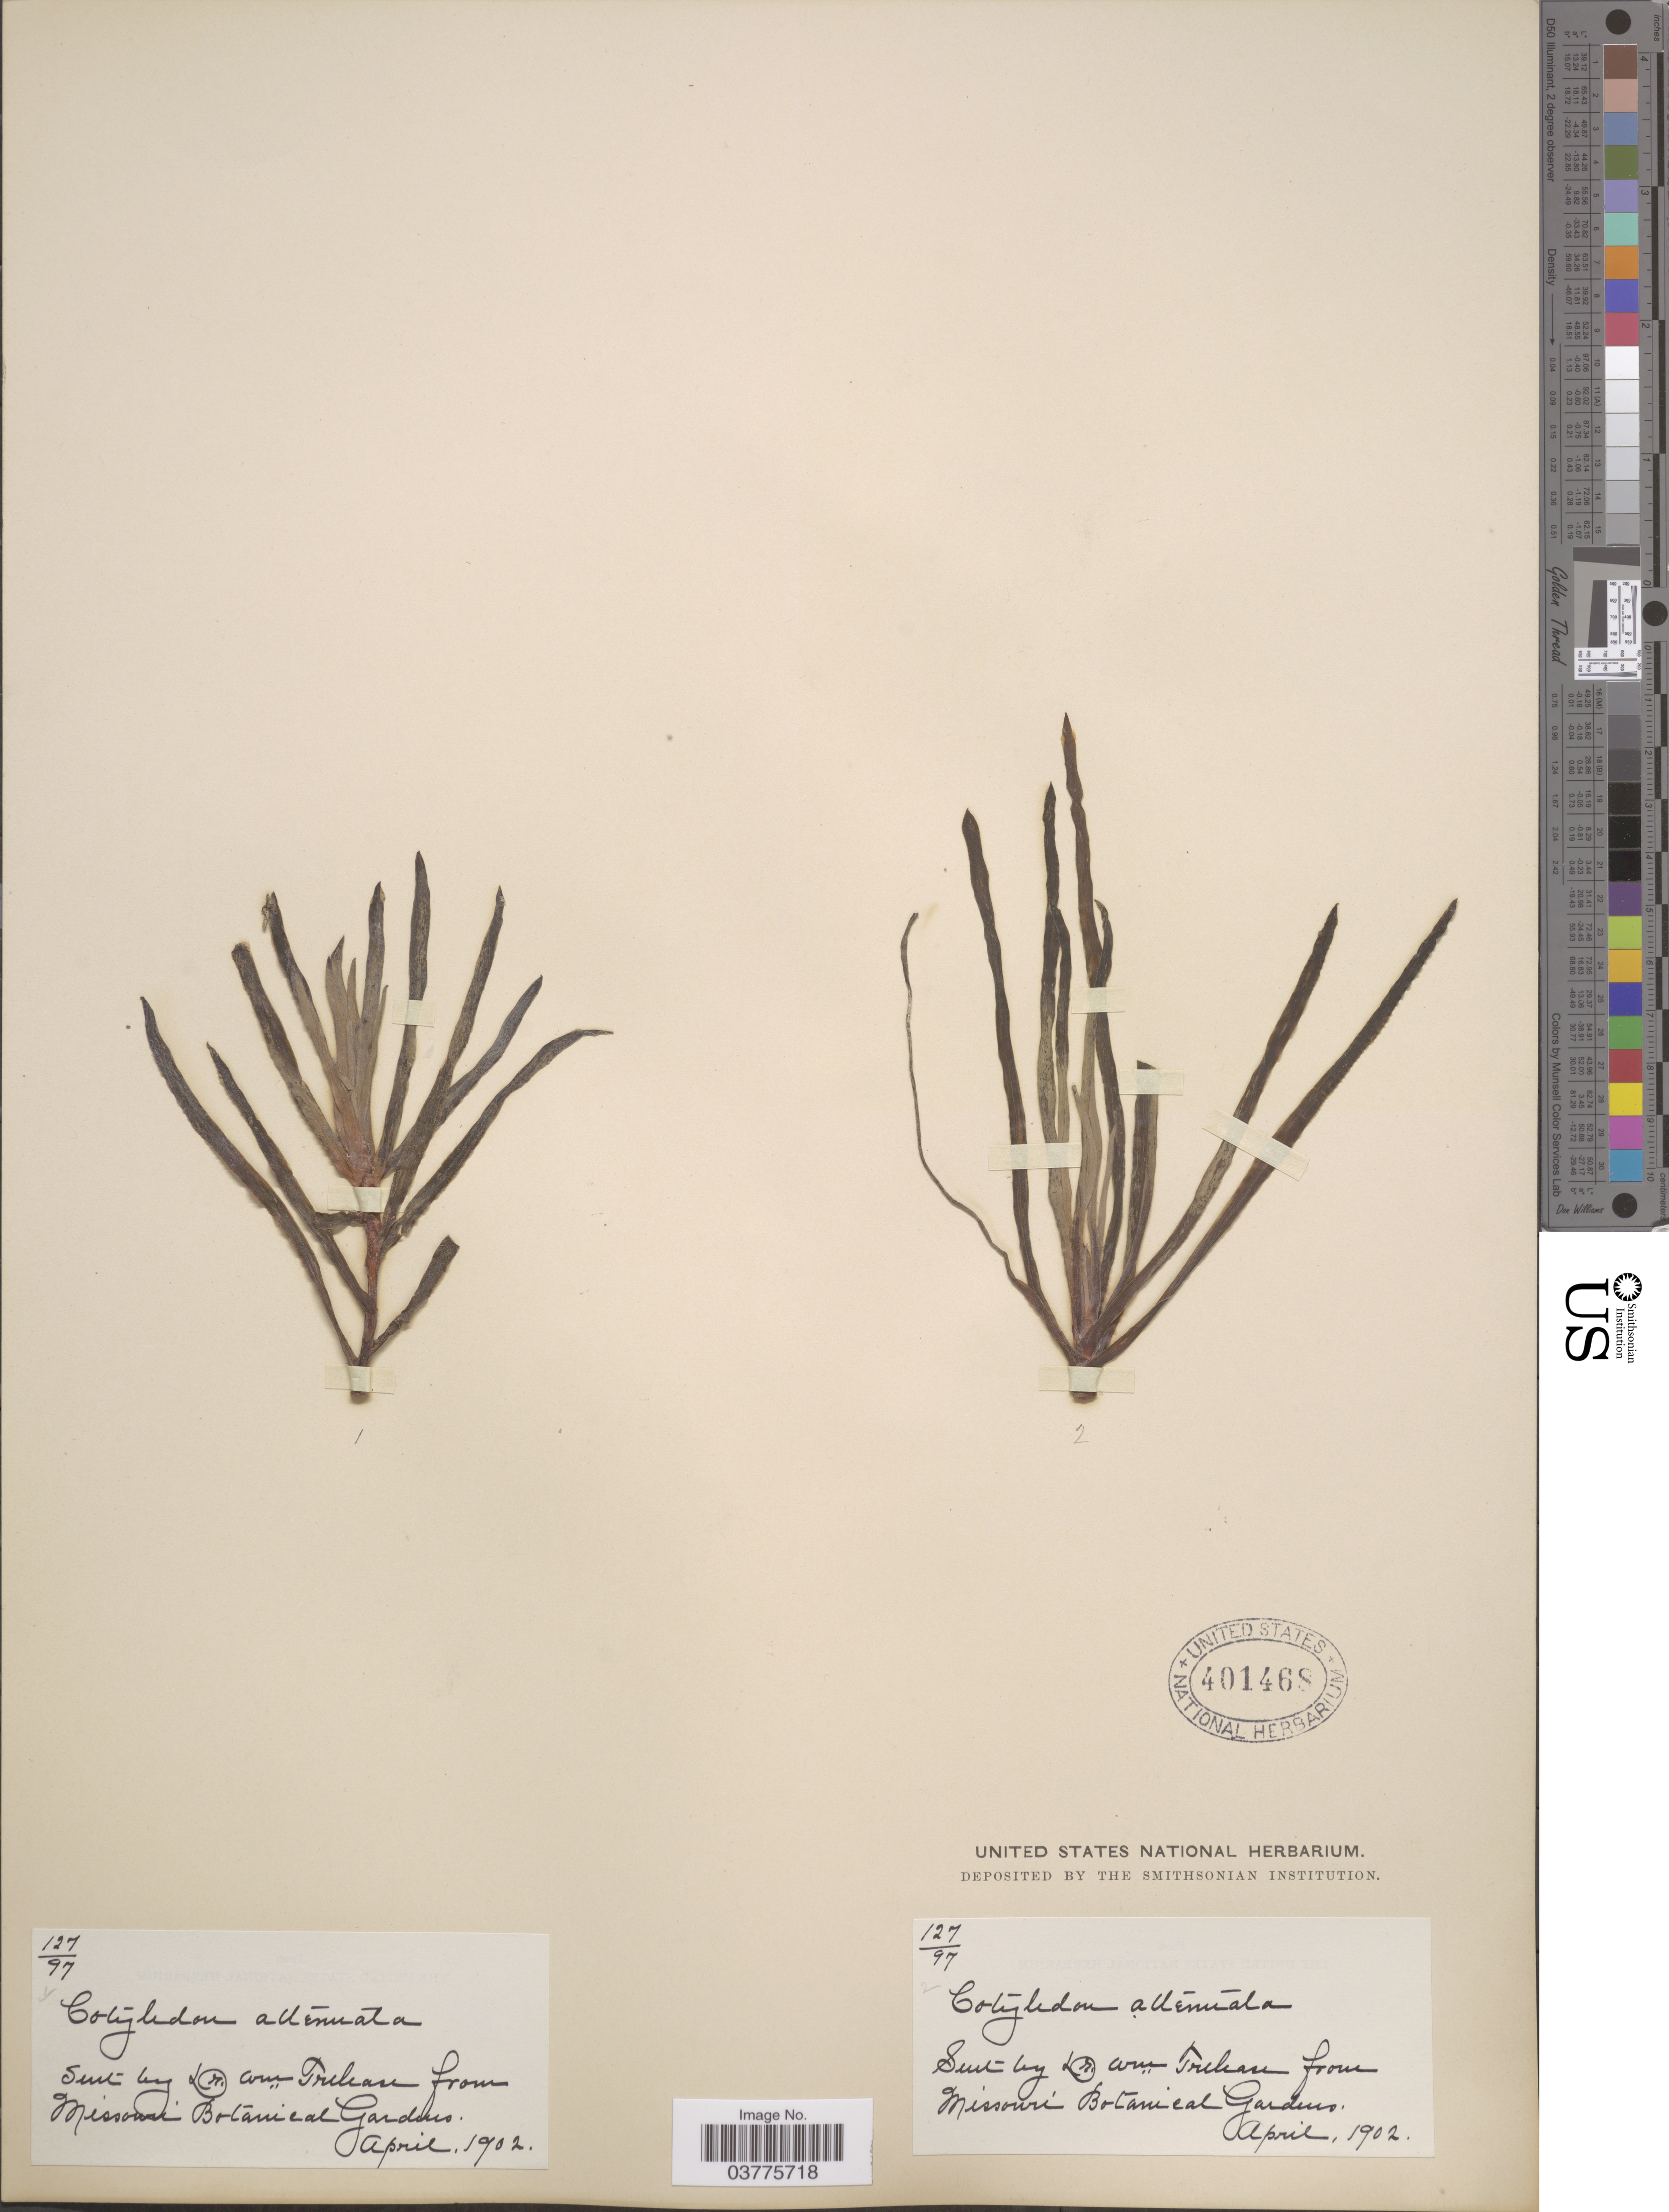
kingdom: Plantae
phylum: Tracheophyta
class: Magnoliopsida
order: Saxifragales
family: Crassulaceae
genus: Dudleya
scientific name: Dudleya attenuata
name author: (S. Watson) Moran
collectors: W. Trelease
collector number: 127/97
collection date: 1902-04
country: United States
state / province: Missouri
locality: Missouri Botanical Garden.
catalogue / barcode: US 401468